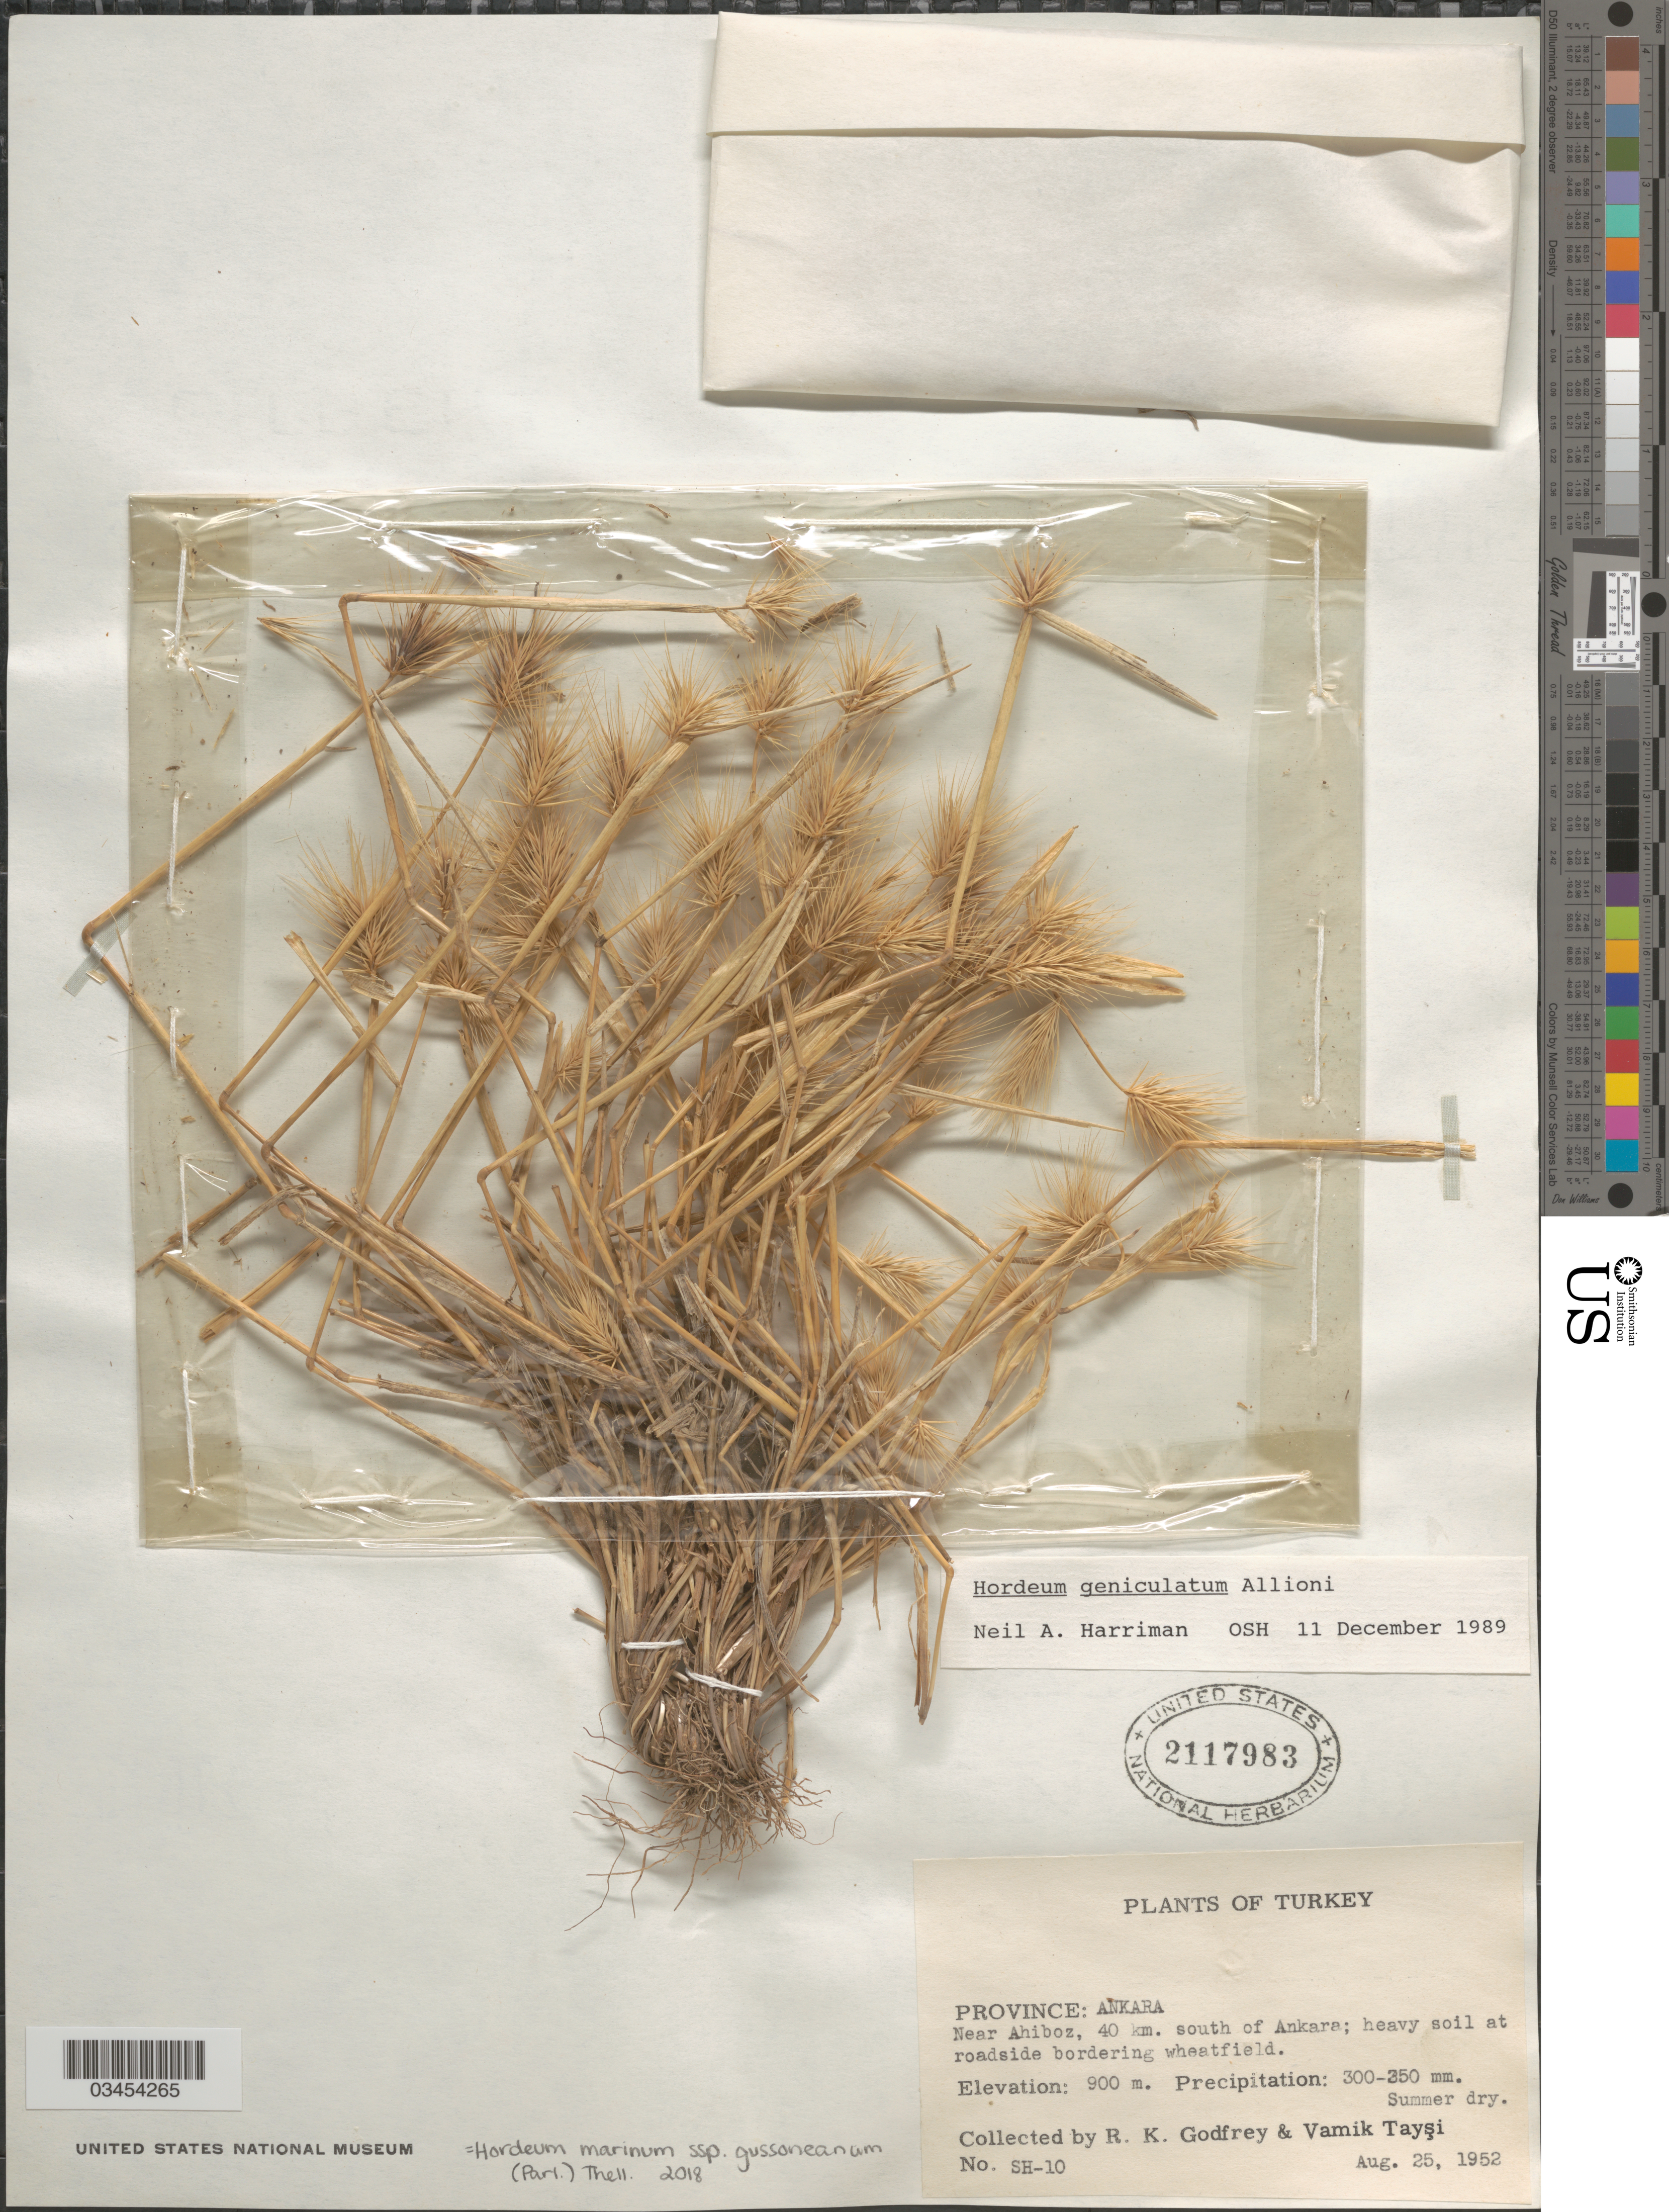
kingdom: Plantae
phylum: Tracheophyta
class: Liliopsida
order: Poales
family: Poaceae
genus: Hordeum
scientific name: Hordeum marinum subsp. gussoneanum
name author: (Parl.) Thell.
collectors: R. K. Godfrey & V. Taysi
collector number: SH-10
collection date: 1952-08-25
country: Turkey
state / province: Ankara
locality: Near Ahiboz, 40 km. south of Ankara.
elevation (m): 900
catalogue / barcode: US 2117983